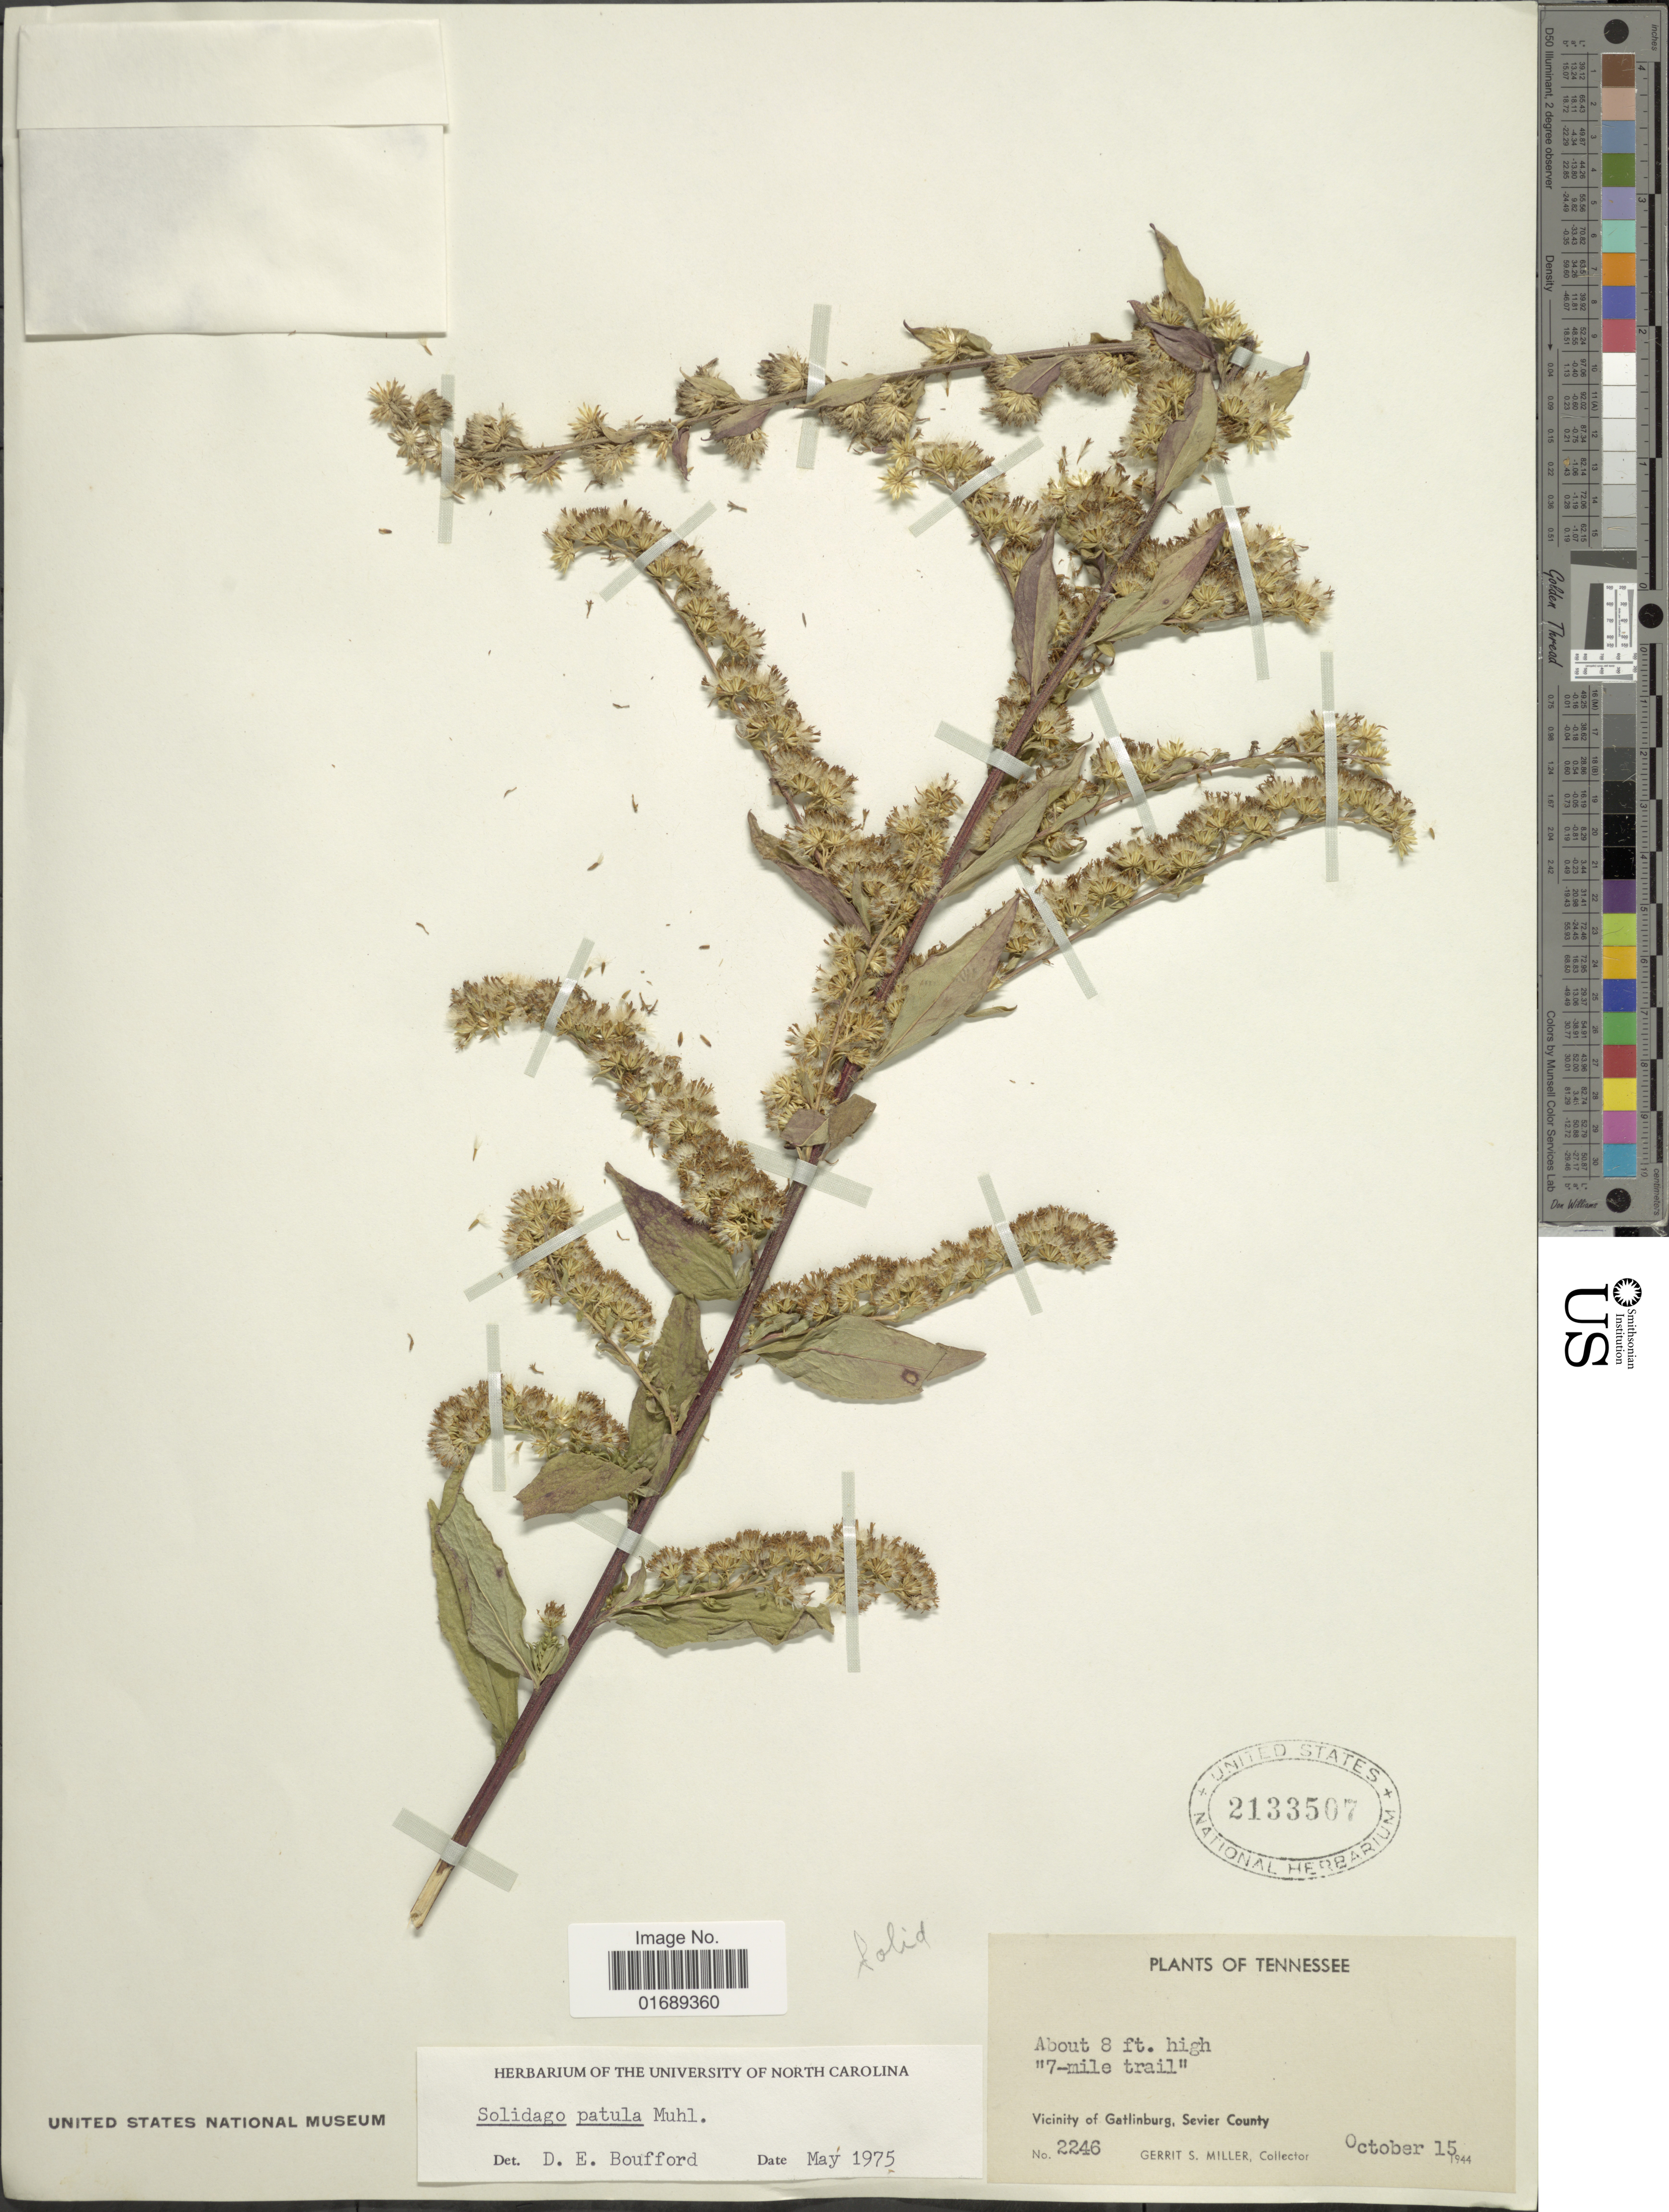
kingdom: Plantae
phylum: Tracheophyta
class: Magnoliopsida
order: Asterales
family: Asteraceae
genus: Solidago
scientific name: Solidago patula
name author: Muhl. ex Willd.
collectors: G. S. Miller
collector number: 2246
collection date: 1944-10-15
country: United States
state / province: Tennessee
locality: Vicinity of Gatlinburg, Sevier County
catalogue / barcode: US 2133507